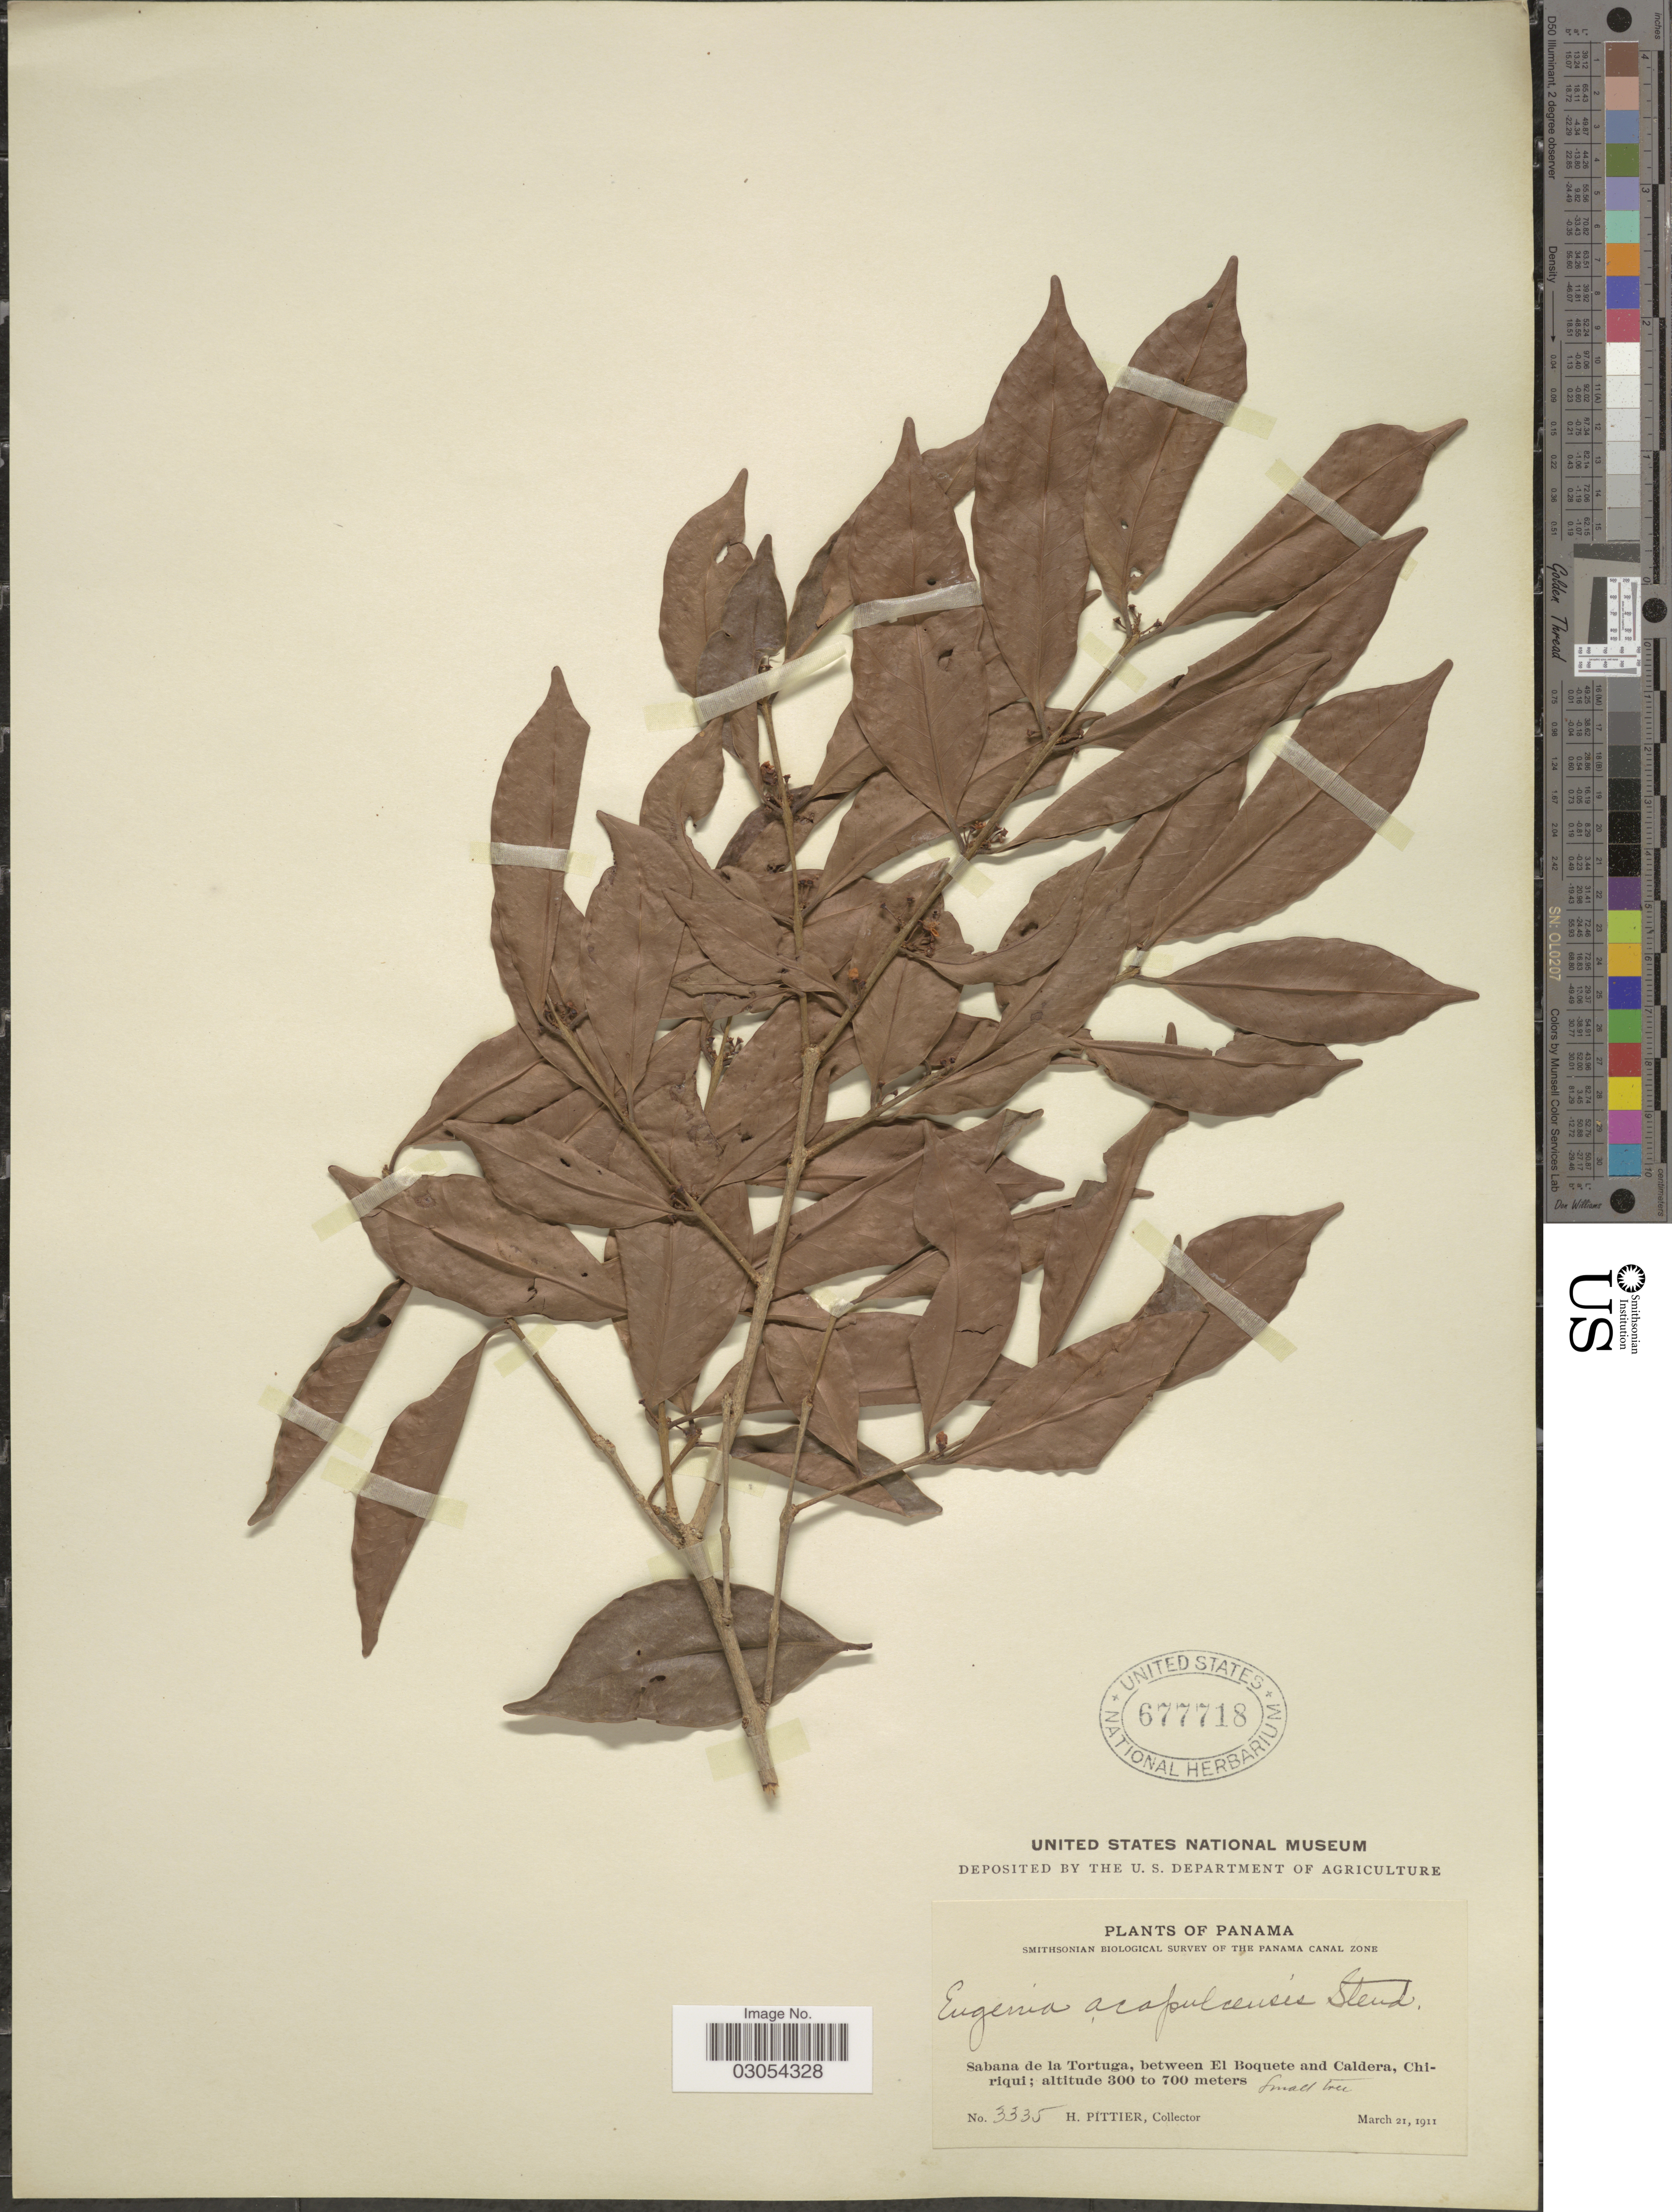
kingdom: Plantae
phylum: Tracheophyta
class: Magnoliopsida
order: Myrtales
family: Myrtaceae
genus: Eugenia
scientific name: Eugenia sp.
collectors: H. F. Pittier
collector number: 3335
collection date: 1911-03-21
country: Panama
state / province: Chiriqui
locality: Sabana de la Tortuga, between El Boquete and Caldera, Chiriqui.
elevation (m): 300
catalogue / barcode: US 677718